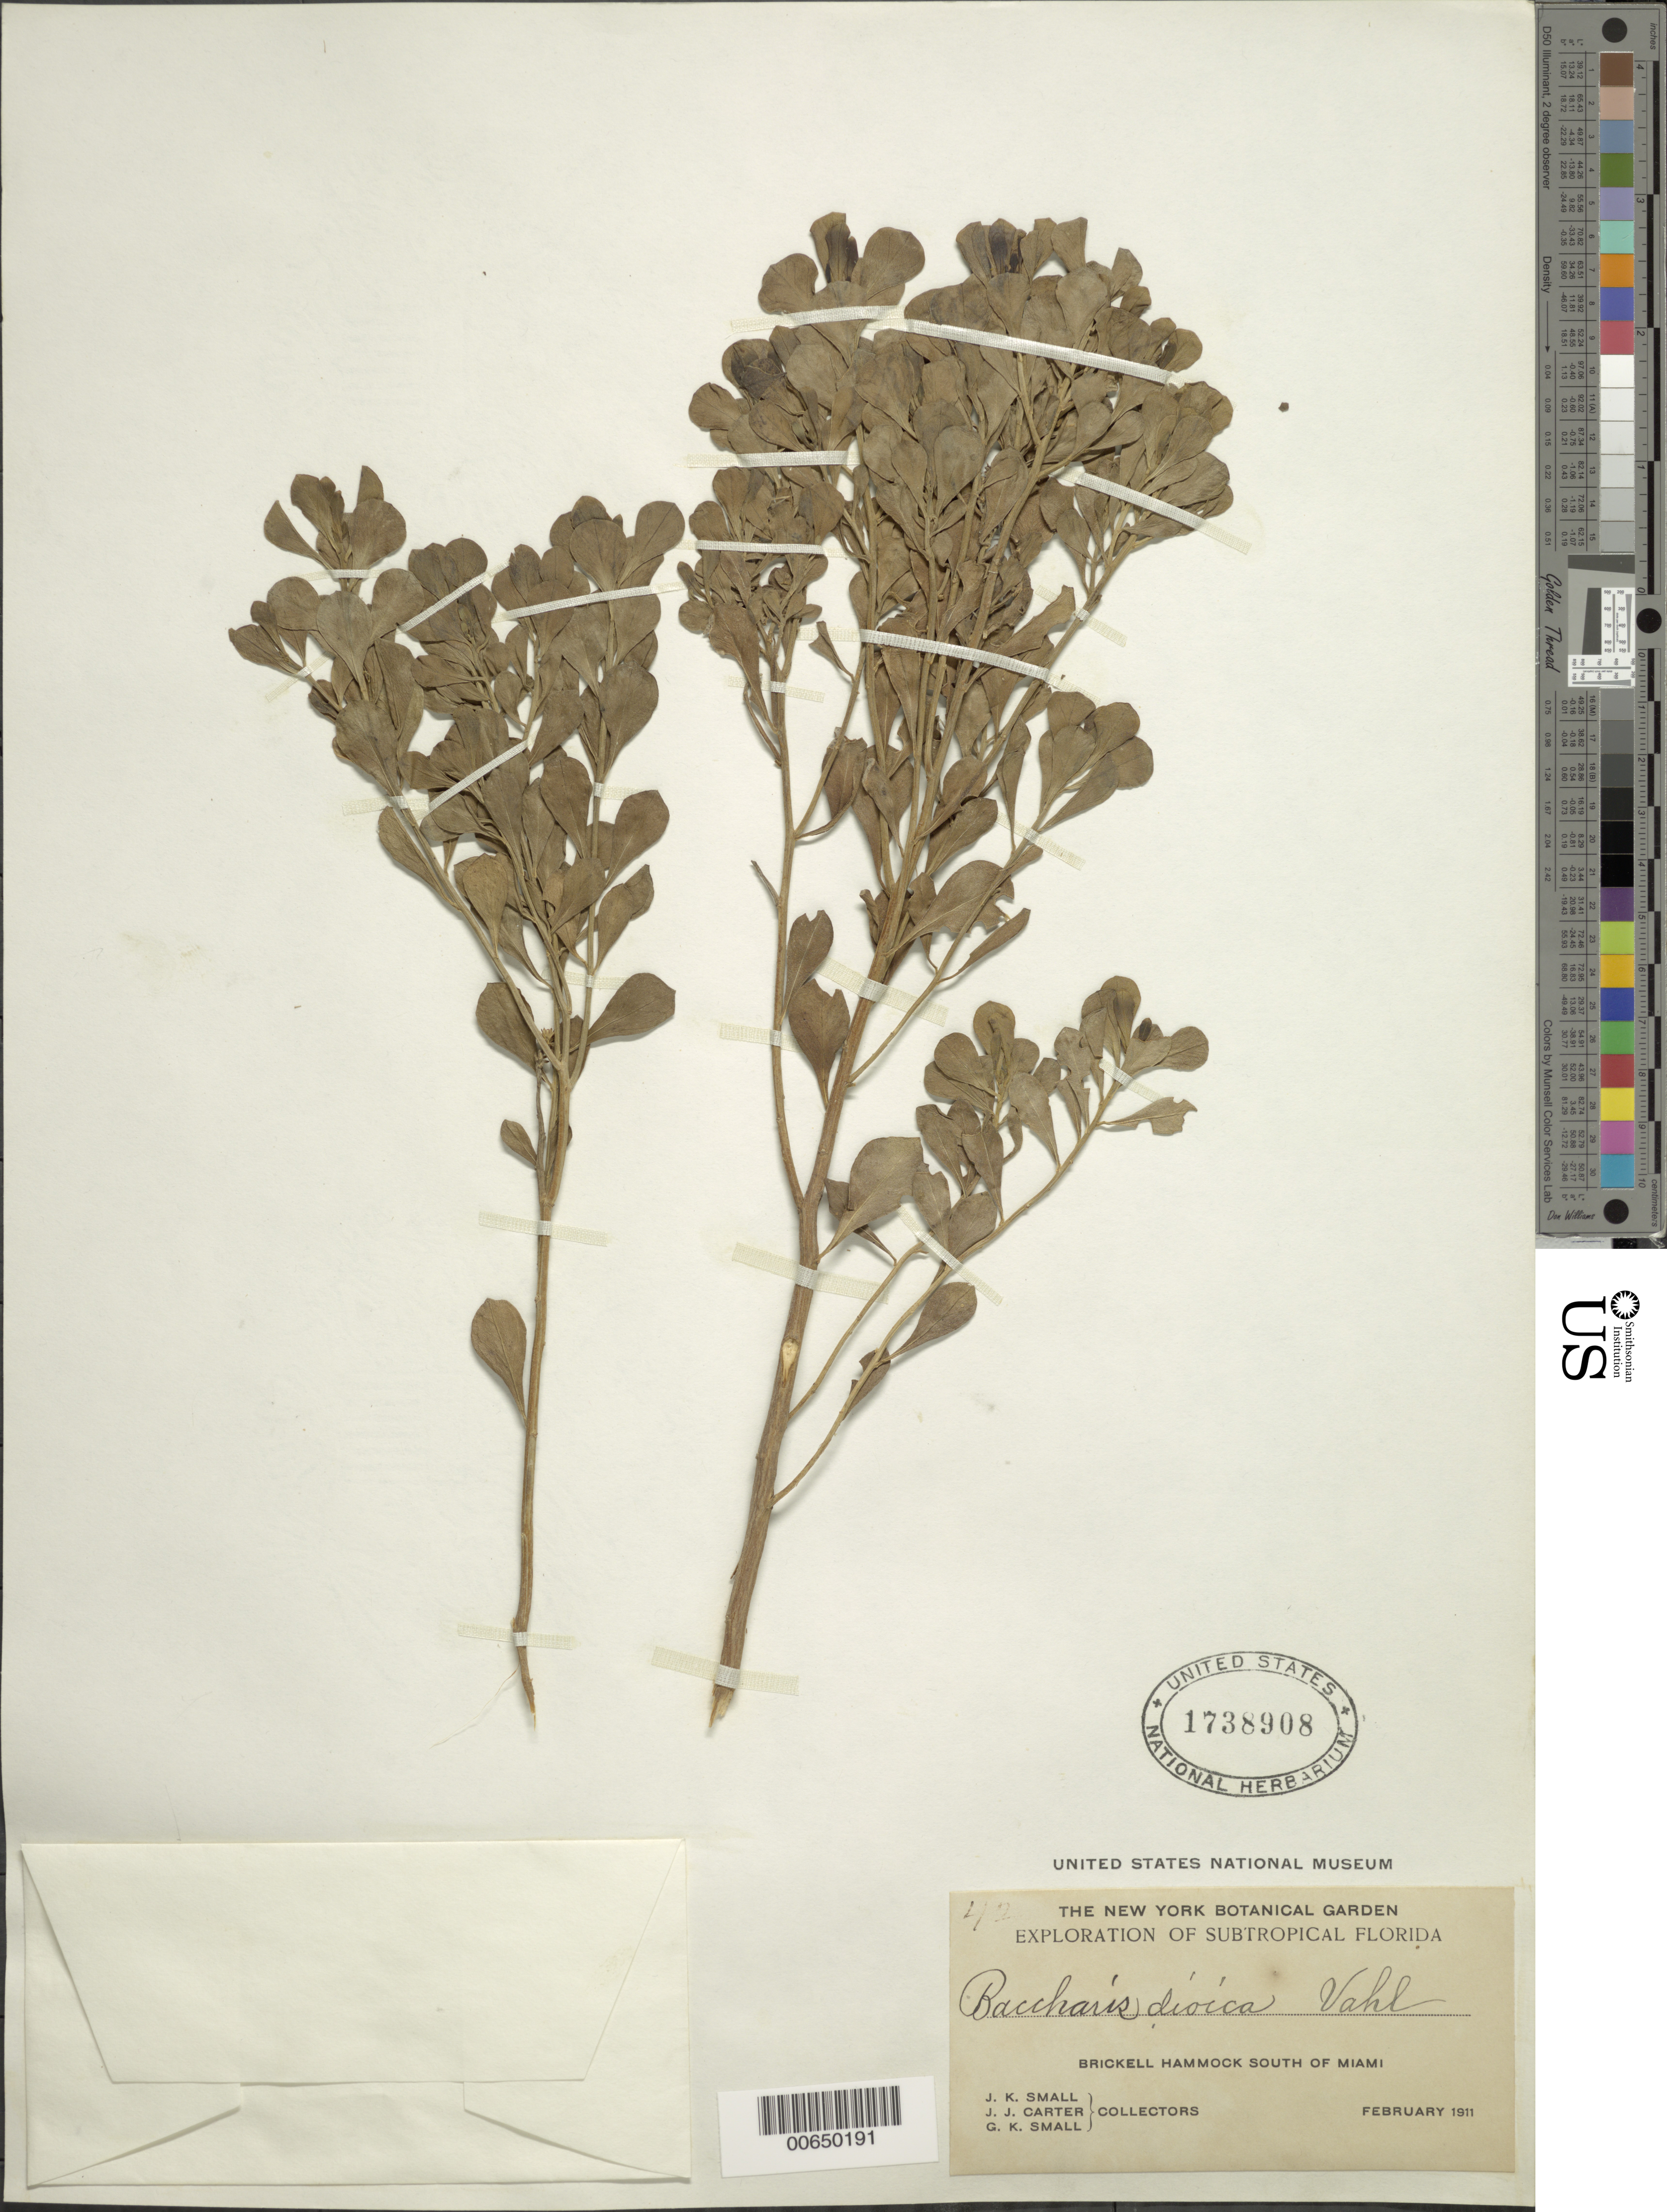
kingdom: Plantae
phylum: Tracheophyta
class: Magnoliopsida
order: Asterales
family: Asteraceae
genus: Baccharis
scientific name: Baccharis dioica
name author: Vahl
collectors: J. K. Small, G. K. Small & J. J. Carter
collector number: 42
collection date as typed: Feb 1911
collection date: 1911-02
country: United States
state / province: Florida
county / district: Dade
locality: Brickell Hammock, S of Miami.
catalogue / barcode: US 1738908